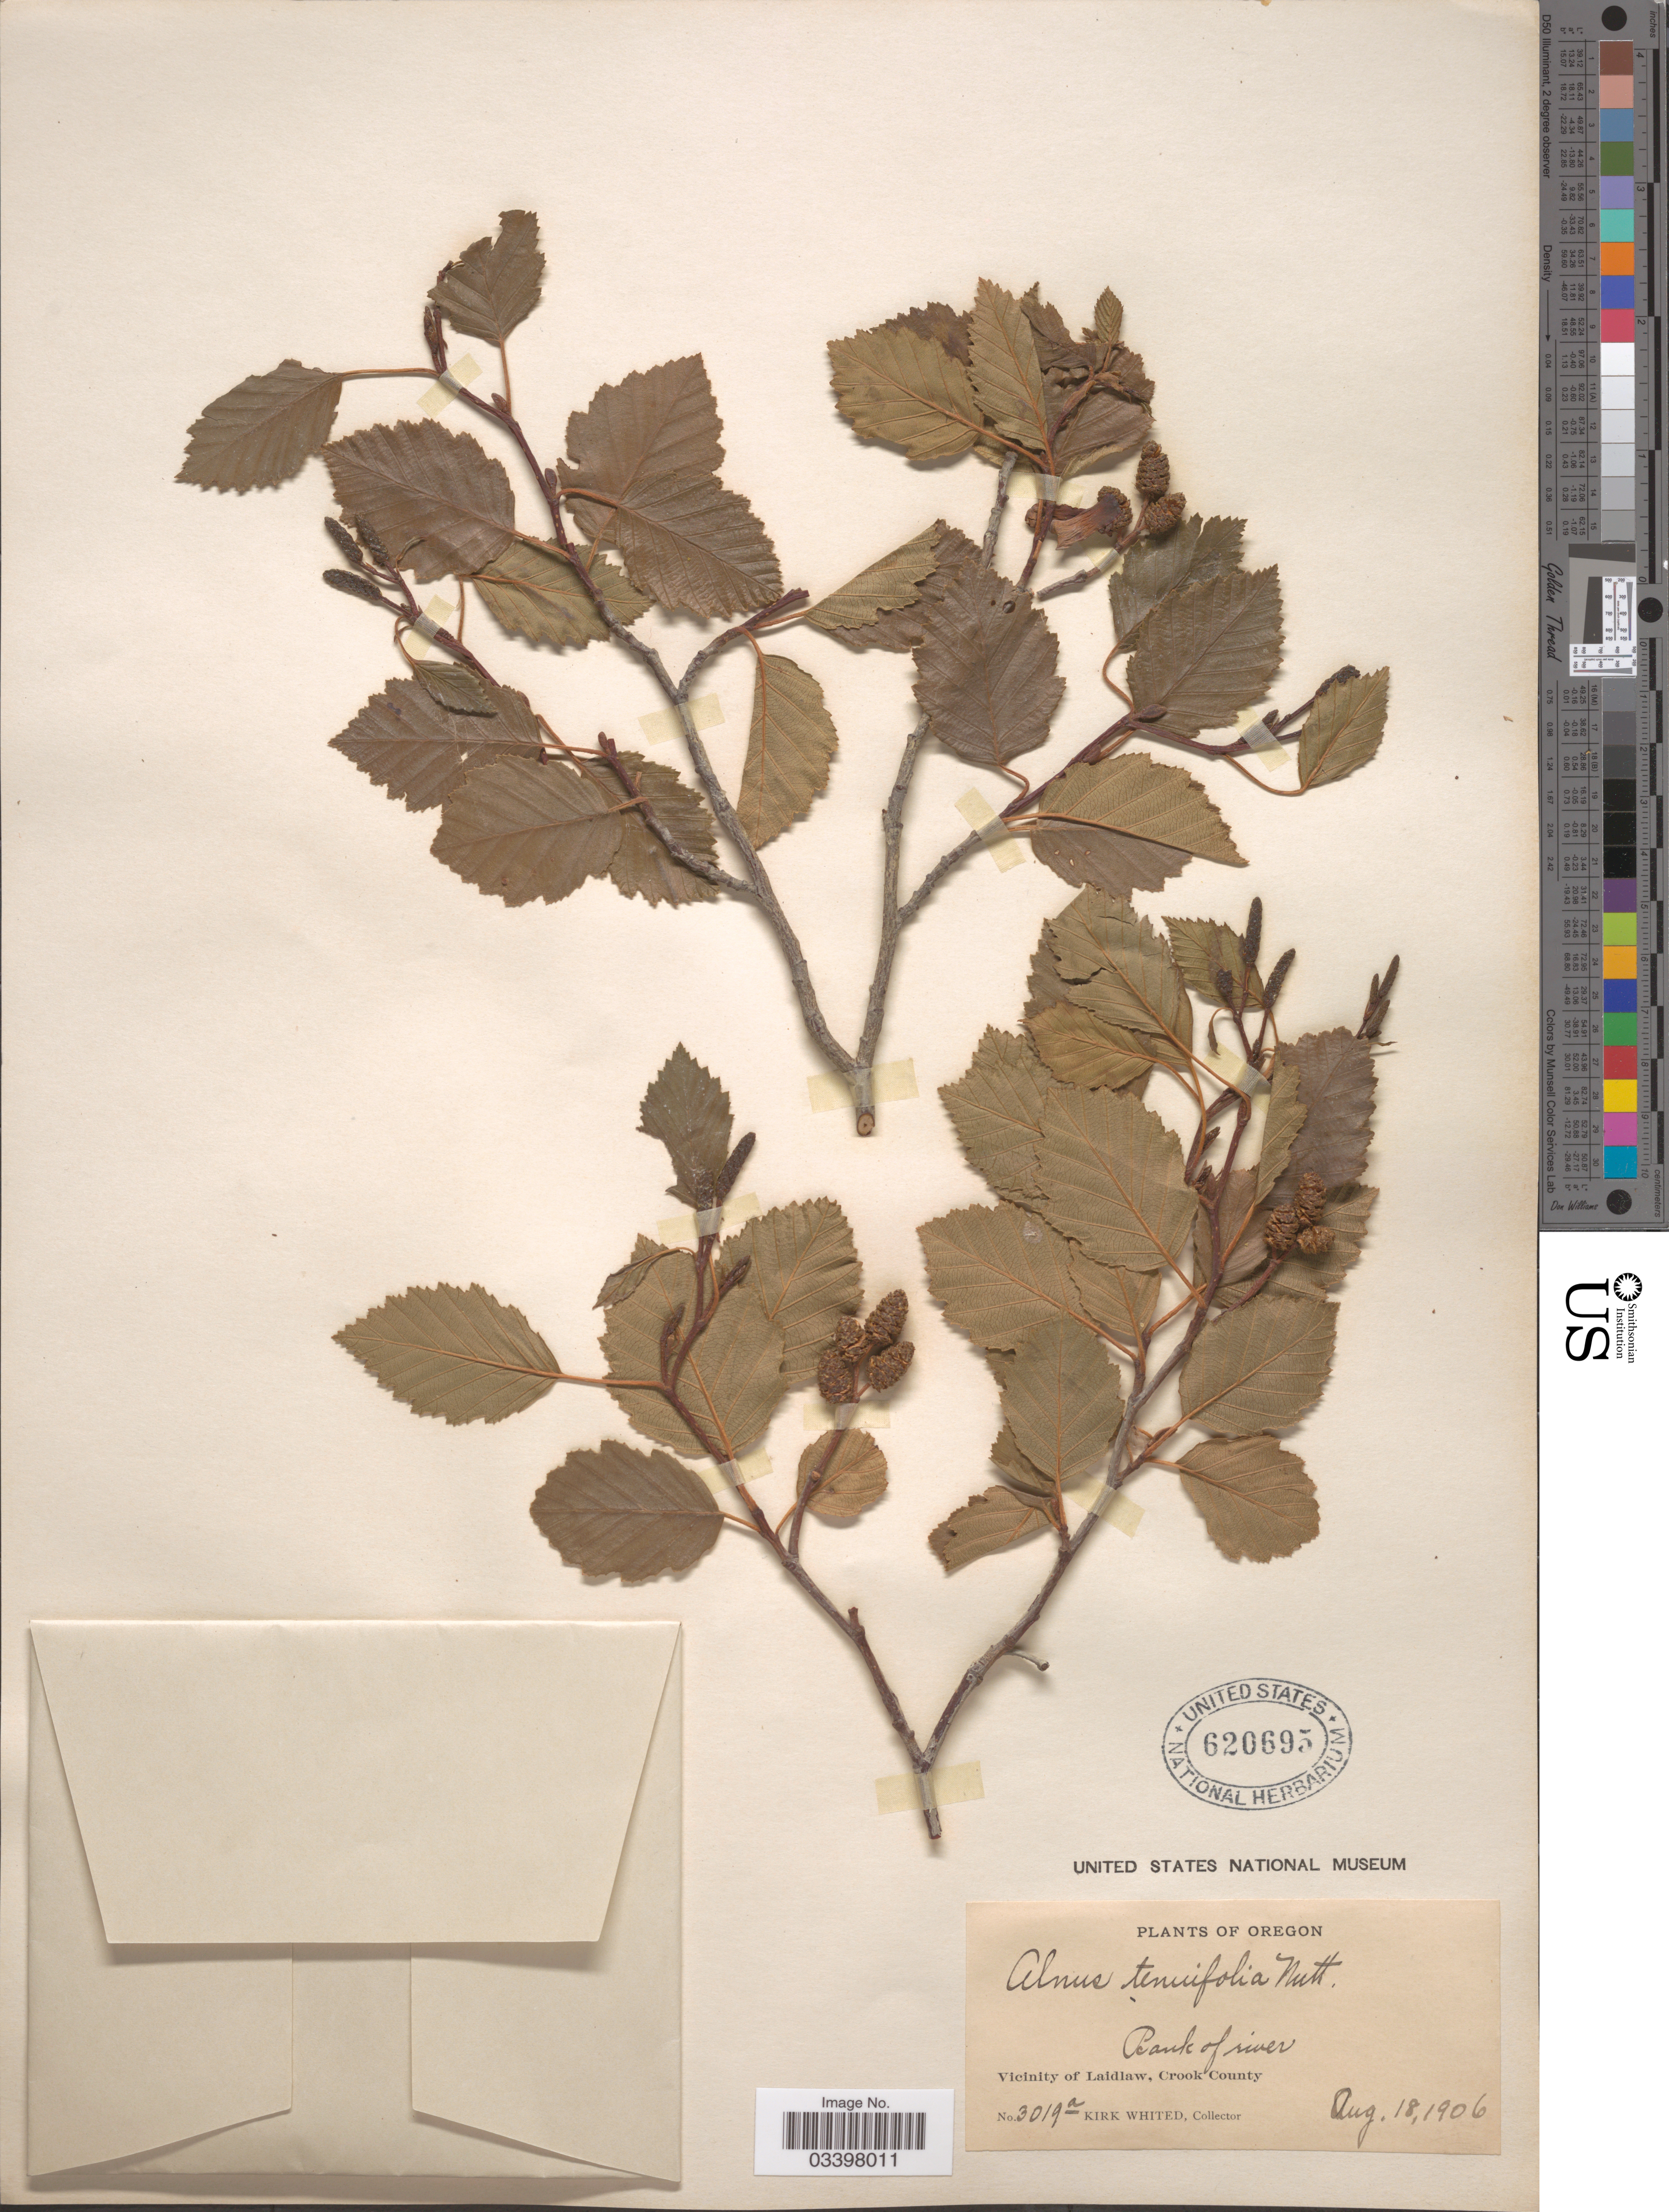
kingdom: Plantae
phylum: Tracheophyta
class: Magnoliopsida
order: Fagales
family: Betulaceae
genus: Alnus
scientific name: Alnus incana subsp. tenuifolia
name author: (Nutt.) Breitung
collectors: K. Whited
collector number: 3019a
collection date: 1906-08-18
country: United States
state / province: Oregon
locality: Vicinity of Laidlaw, Crook County. Bank of river.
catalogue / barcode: US 620695